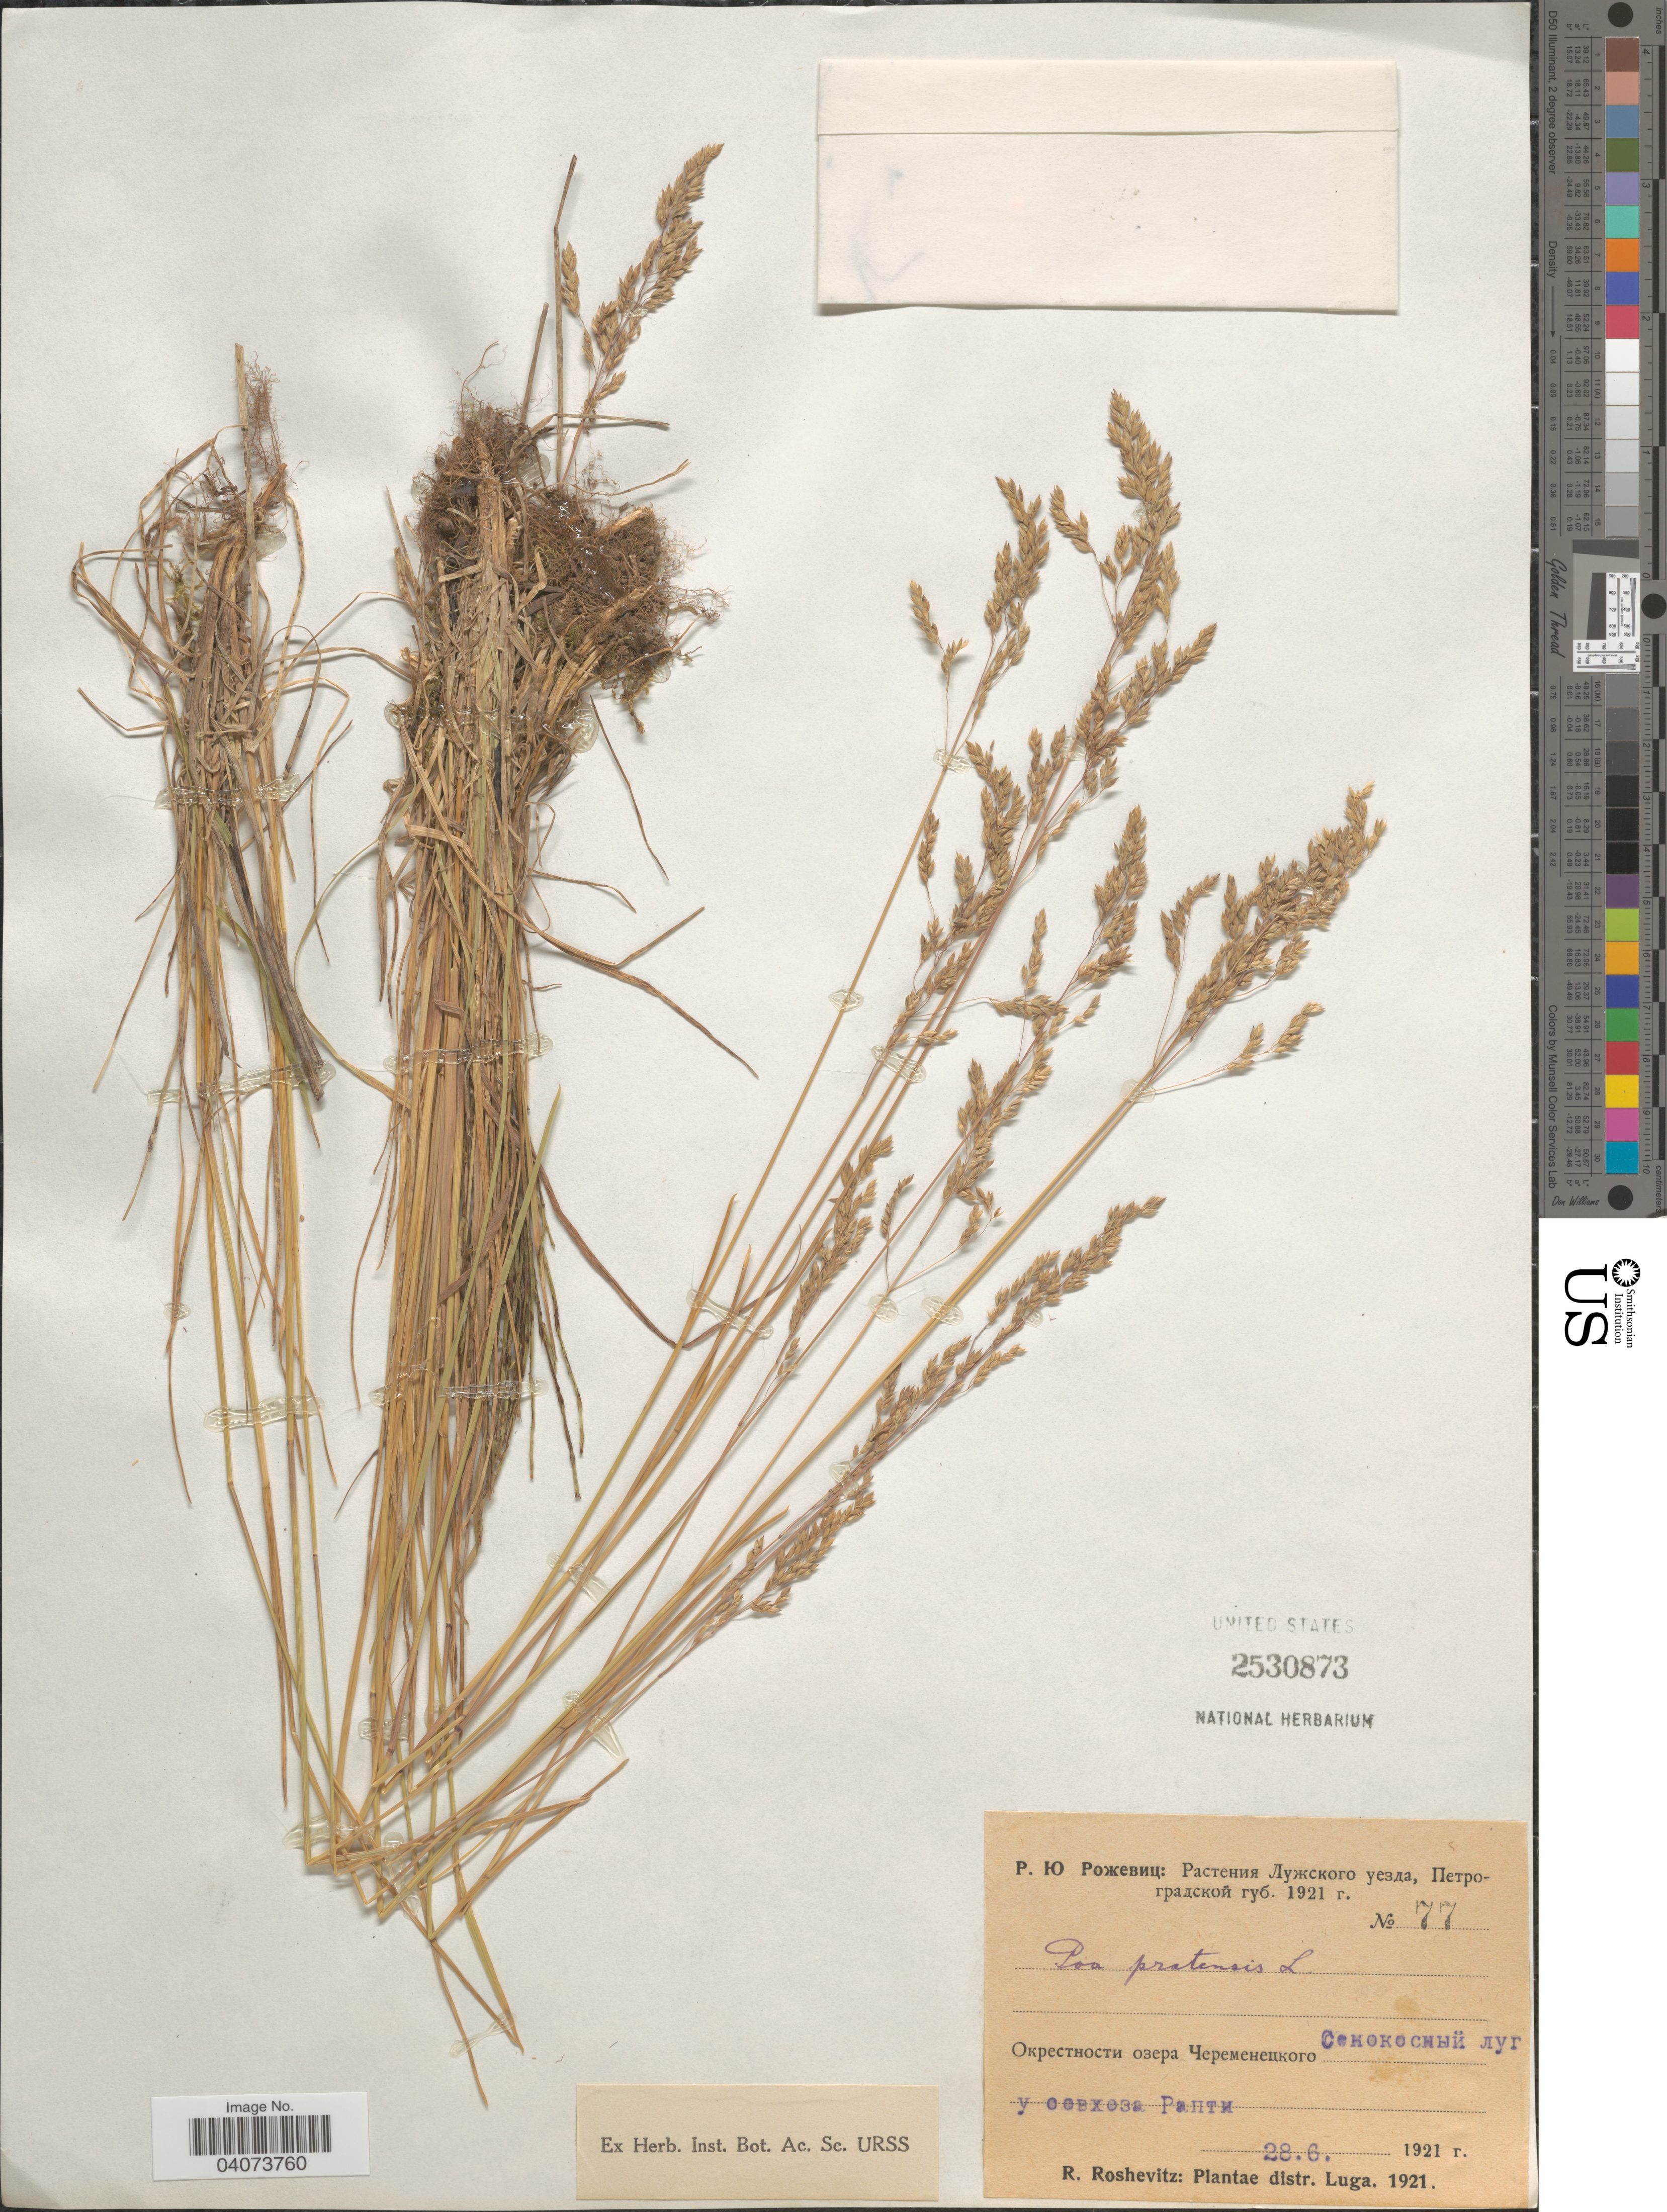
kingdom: Plantae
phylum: Tracheophyta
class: Liliopsida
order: Poales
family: Poaceae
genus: Poa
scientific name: Poa pratensis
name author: L.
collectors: R. J. Roshevitz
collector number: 77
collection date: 1921-06-28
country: Russian Federation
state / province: Leningrad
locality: Distr. Luga. Vicinity of lake Cheremenetskoye, near Rapti.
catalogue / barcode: US 2530873